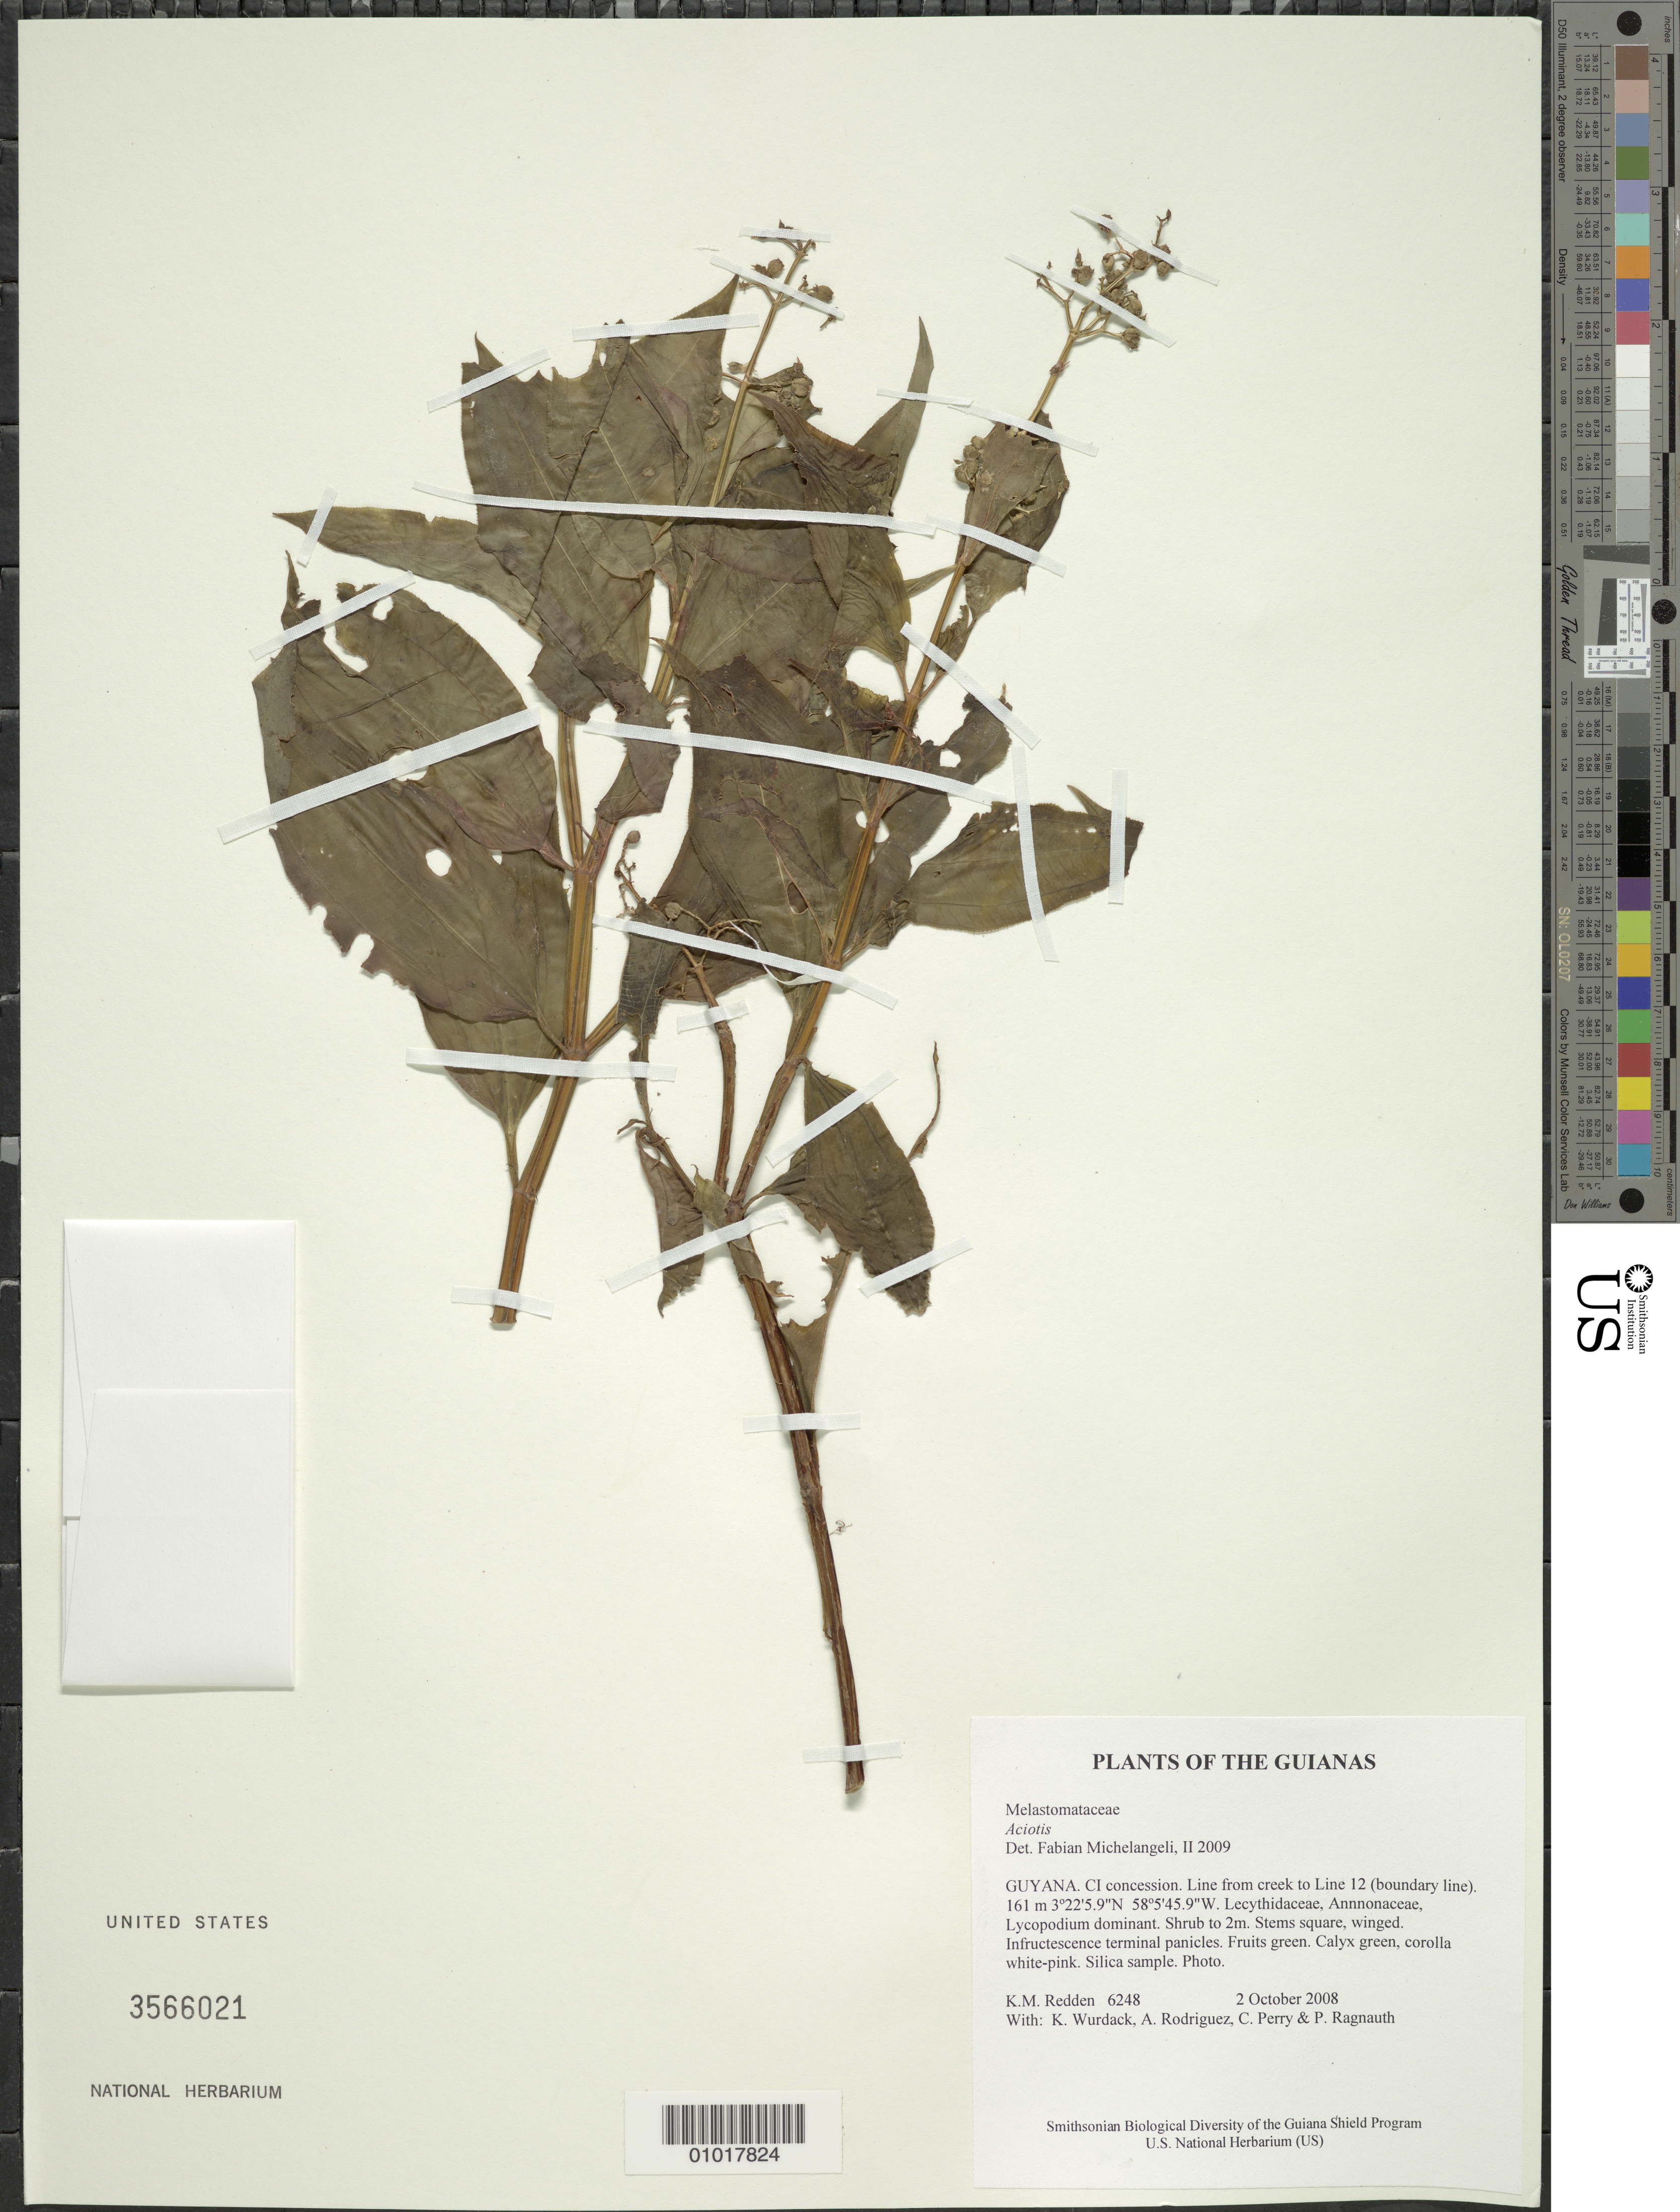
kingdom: Plantae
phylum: Tracheophyta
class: Magnoliopsida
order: Myrtales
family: Melastomataceae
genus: Aciotis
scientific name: Aciotis purpurascens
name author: (Aubl.) Triana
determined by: Nunes da Silva, Diego, (RB), Jardim Botanico do Rio de Janeiro - Herbario (BRAZIL)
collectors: K. M. Redden, K. Wurdack, A. Rodriguez, C. Perry & P. Ragnauth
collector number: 6248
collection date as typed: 2 October 2008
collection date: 2008-10-02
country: Guyana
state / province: U. Takutu-U. Essequibo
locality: CI concession. Line from creek to Line 12 (boundary line)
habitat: Lecythidaceae, Annnonaceae, Lycopodium dominant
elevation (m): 161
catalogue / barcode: US 3566021